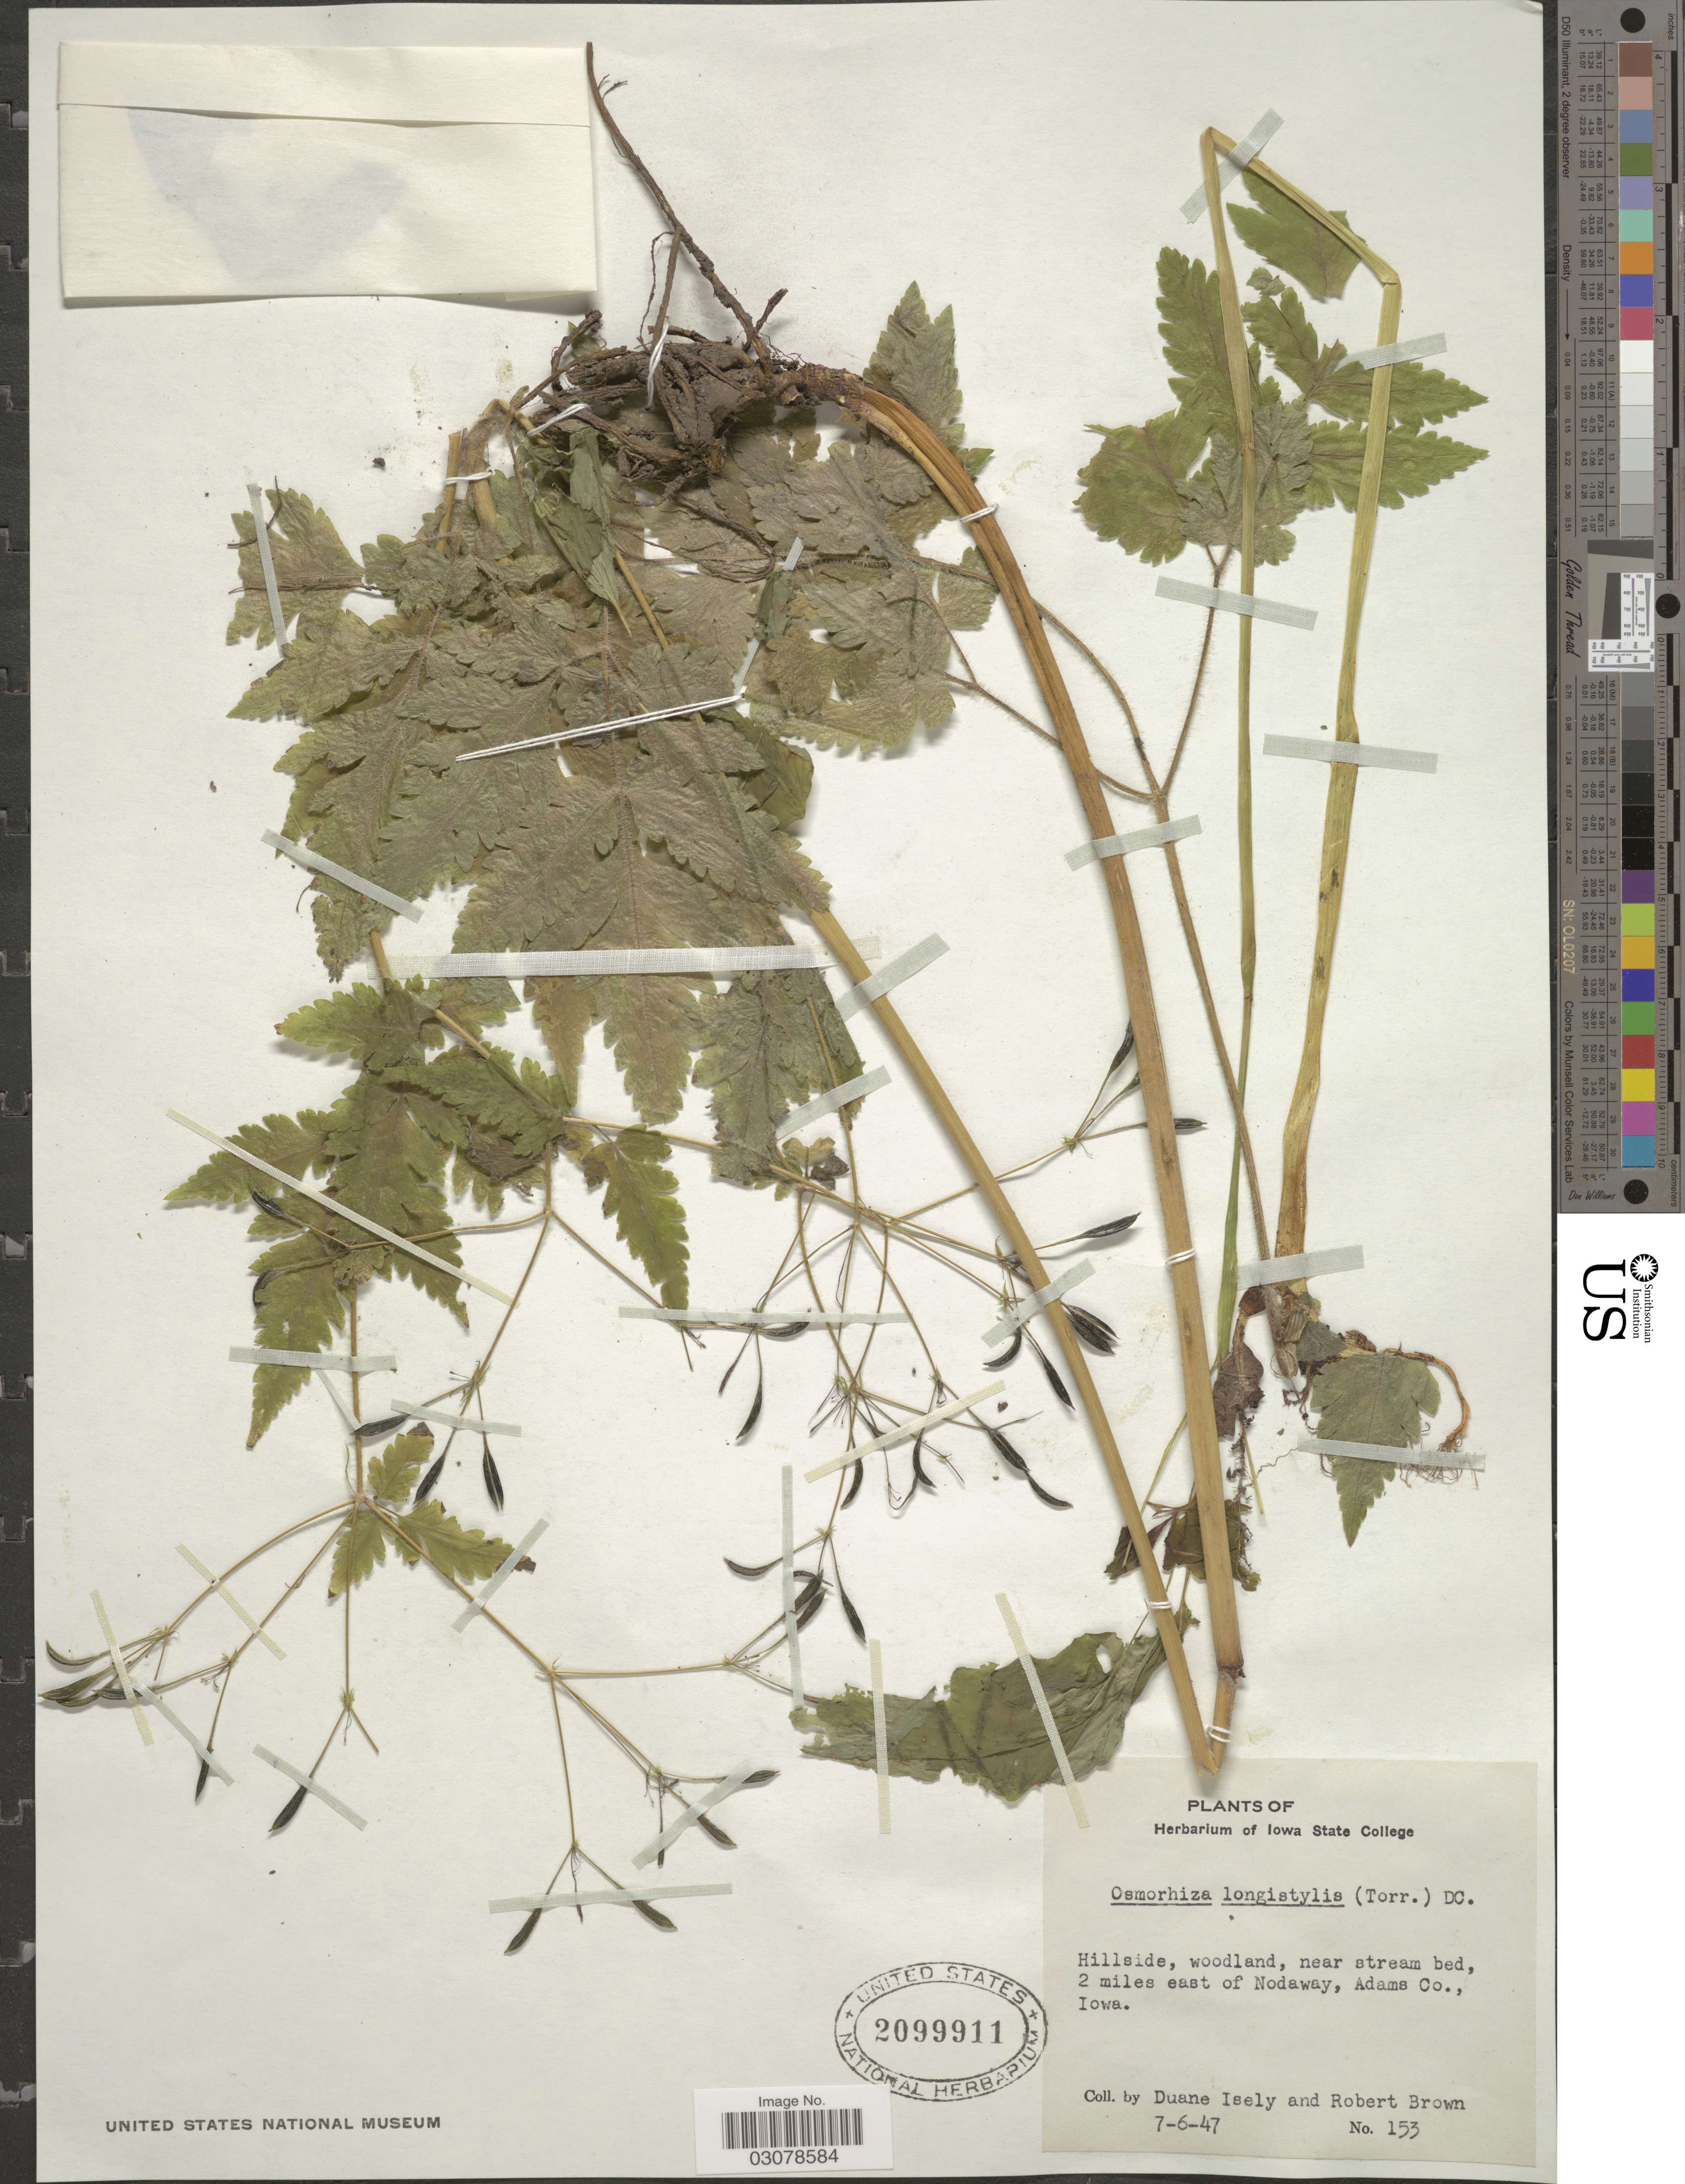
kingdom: Plantae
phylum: Tracheophyta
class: Magnoliopsida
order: Apiales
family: Apiaceae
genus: Osmorhiza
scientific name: Osmorhiza longistylis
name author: (Torr.) DC.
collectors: D. Isely & W. T. Aiton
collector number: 153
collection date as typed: Transcribed d/m/y: 6/7/47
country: United States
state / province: Iowa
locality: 2 miles east of Nodaway, Adams Co.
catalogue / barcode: US 2099911